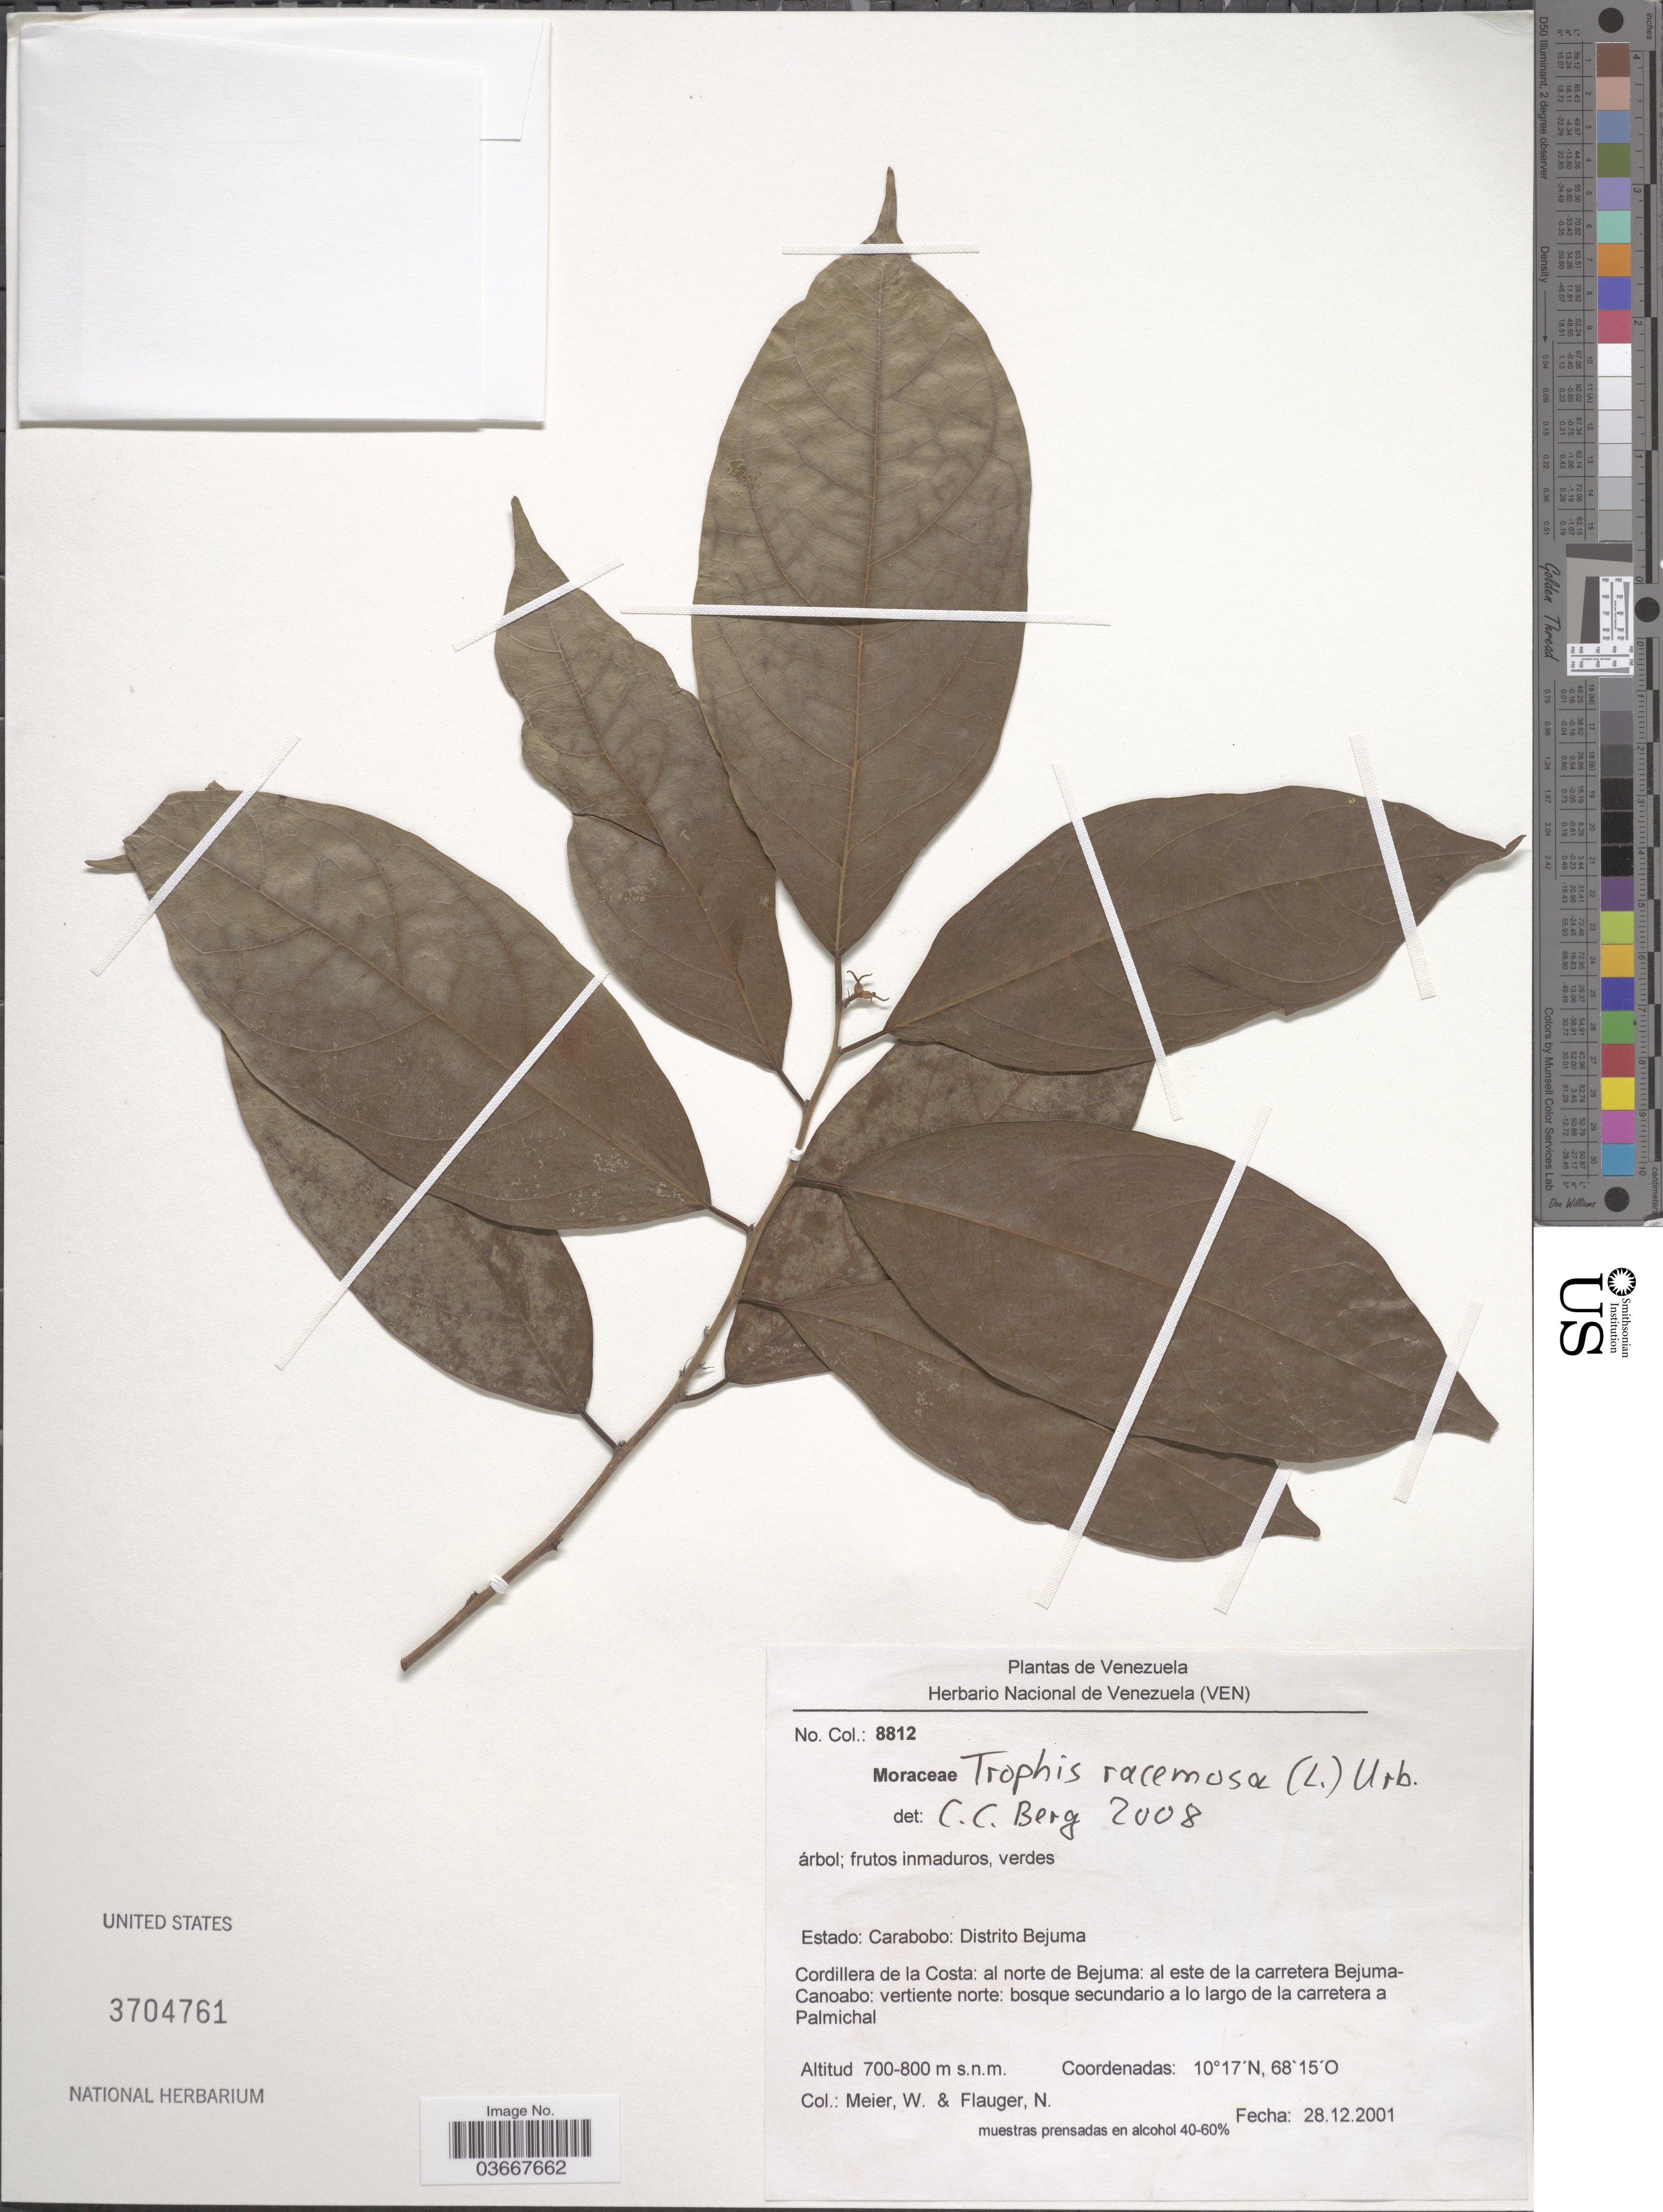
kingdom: Plantae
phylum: Tracheophyta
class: Magnoliopsida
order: Rosales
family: Moraceae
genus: Trophis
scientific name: Trophis racemosa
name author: (L.) Urb.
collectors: W. Meier & N. Flauger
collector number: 8812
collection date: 2001-12-28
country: Venezuela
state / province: Carabobo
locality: Distrito Bejuma. Cordillera de la Costa: al norte de Bejuma: al este de la carretera Bejuma-Canoabo: vertiente norte: bosque secundario a lo largo de la carretera a Palmichal.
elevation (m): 700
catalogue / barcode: US 3704761